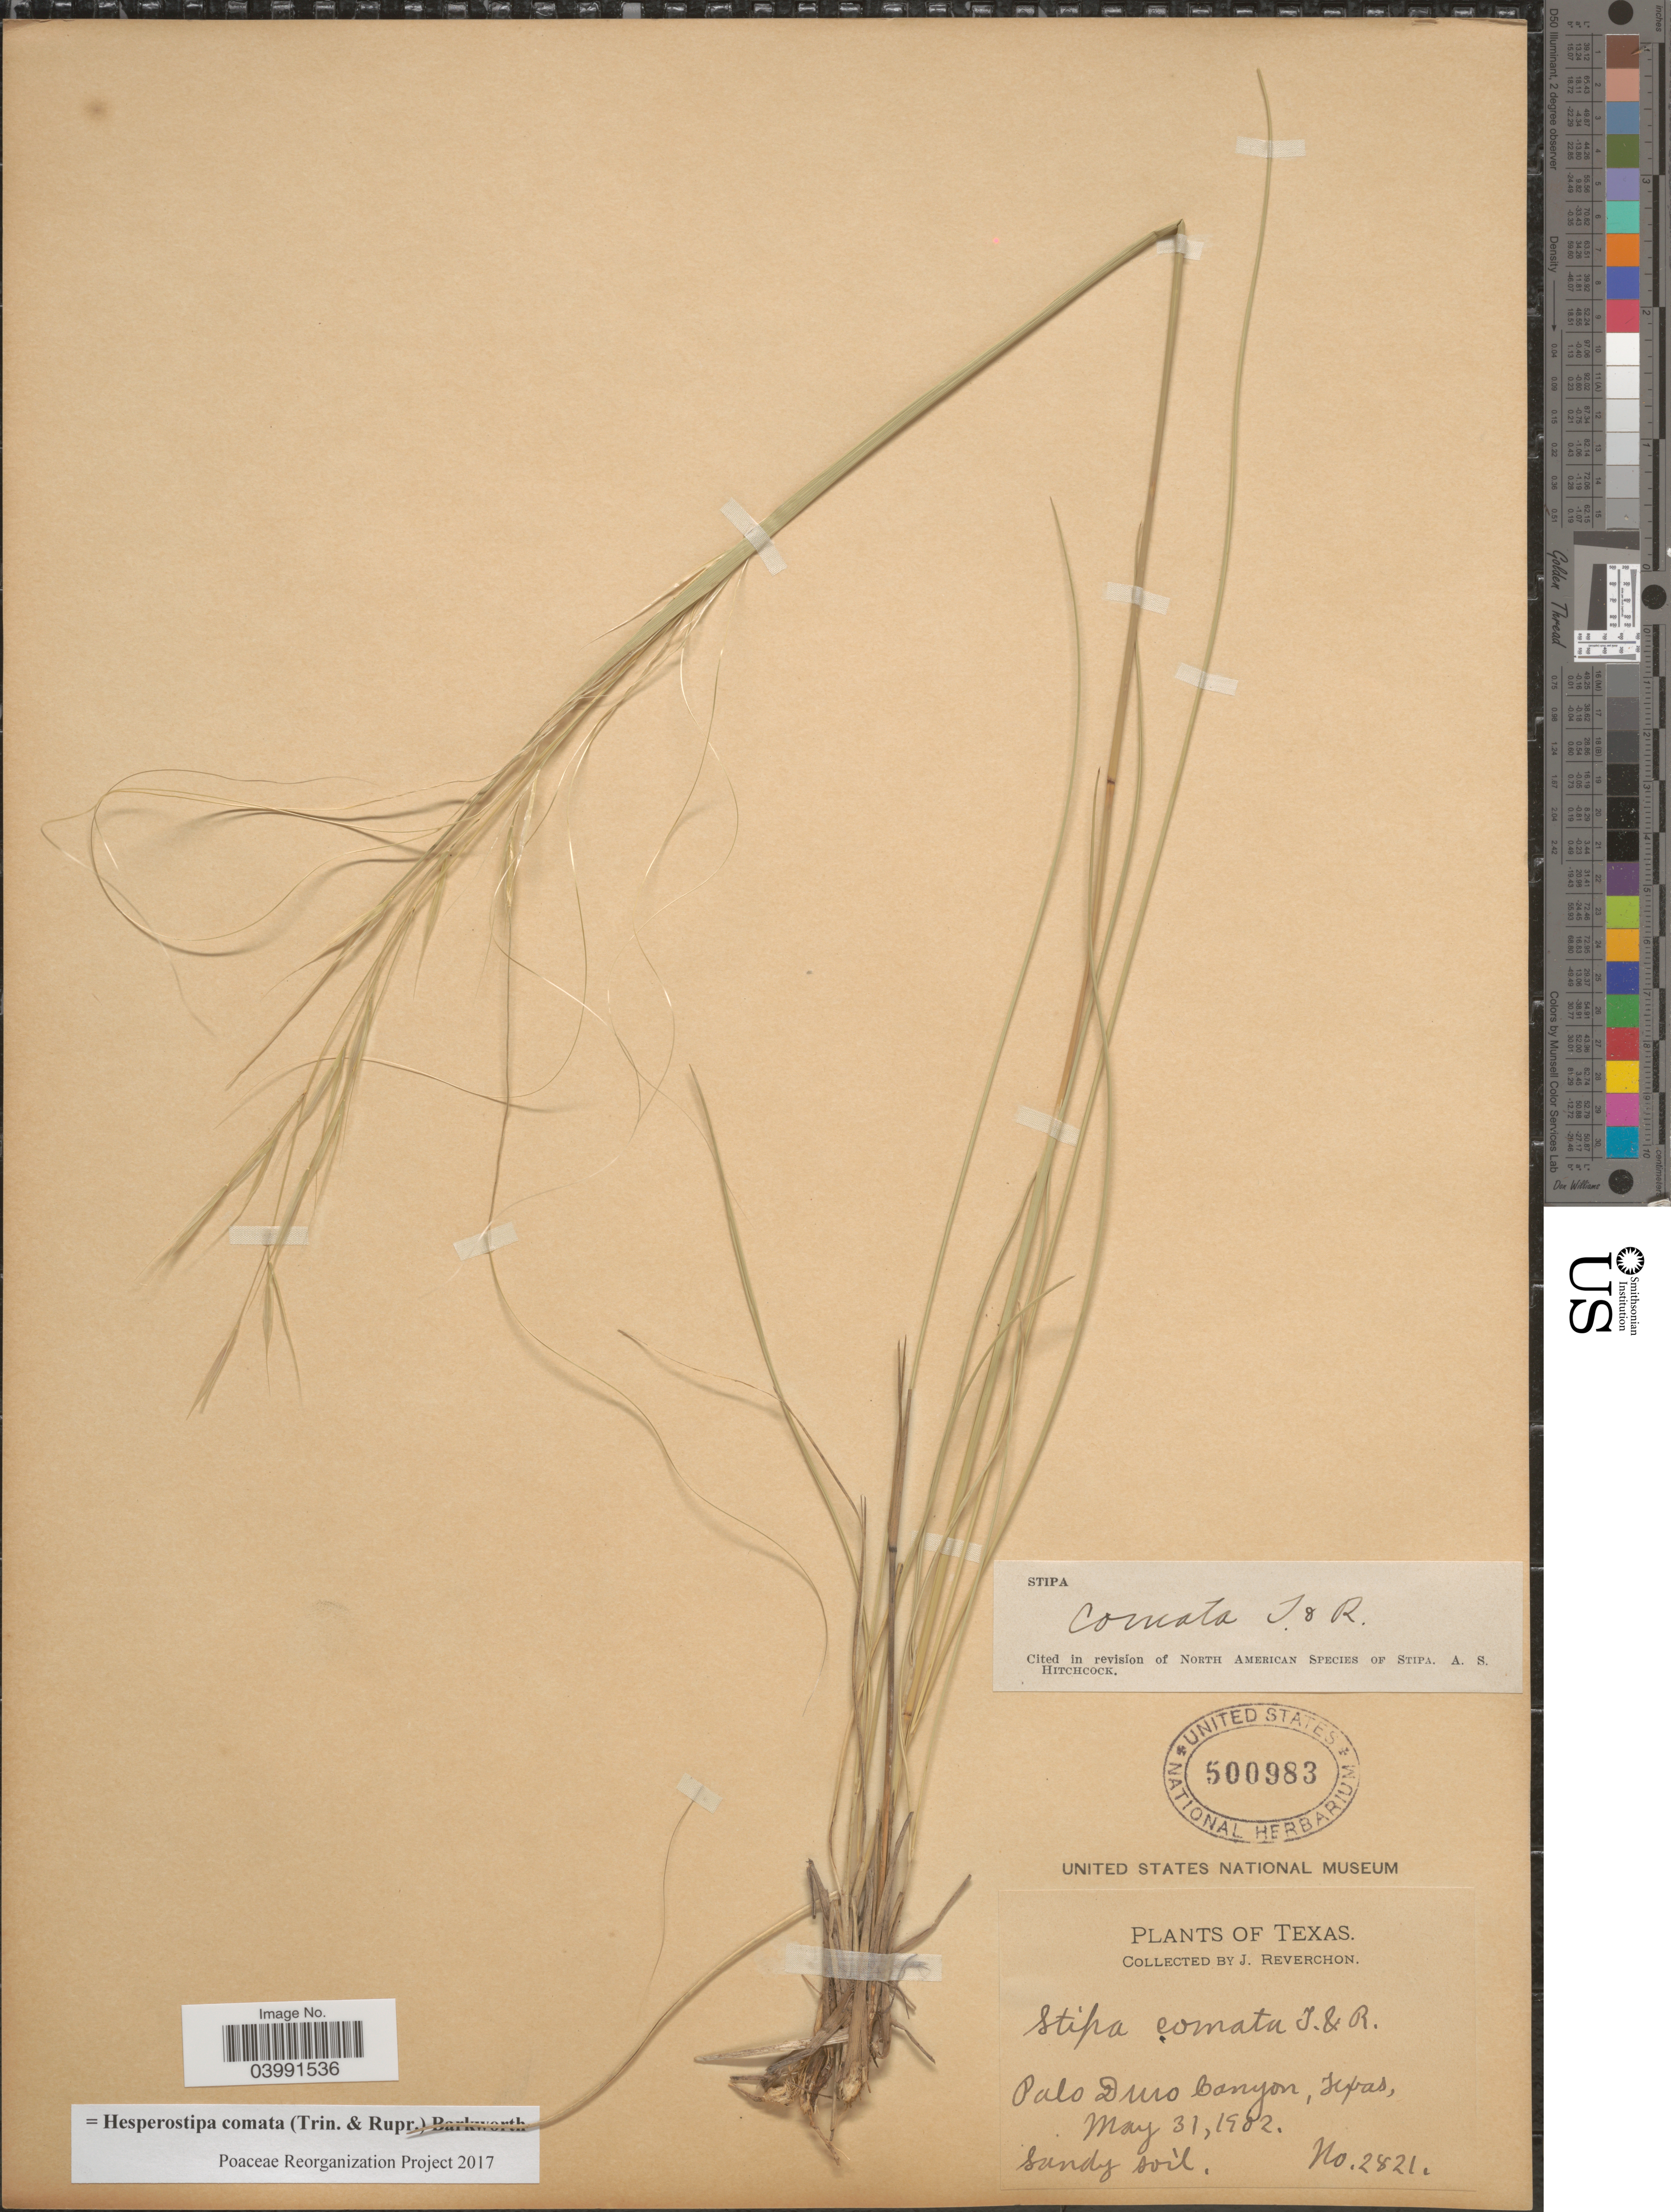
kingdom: Plantae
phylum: Tracheophyta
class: Liliopsida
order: Poales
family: Poaceae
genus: Hesperostipa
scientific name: Hesperostipa comata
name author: (Trin. & Rupr.) Barkworth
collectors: J. Reverchon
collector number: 2821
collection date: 1902-05-31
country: United States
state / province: Texas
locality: Palo Duro Canyon.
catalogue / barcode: US 500983